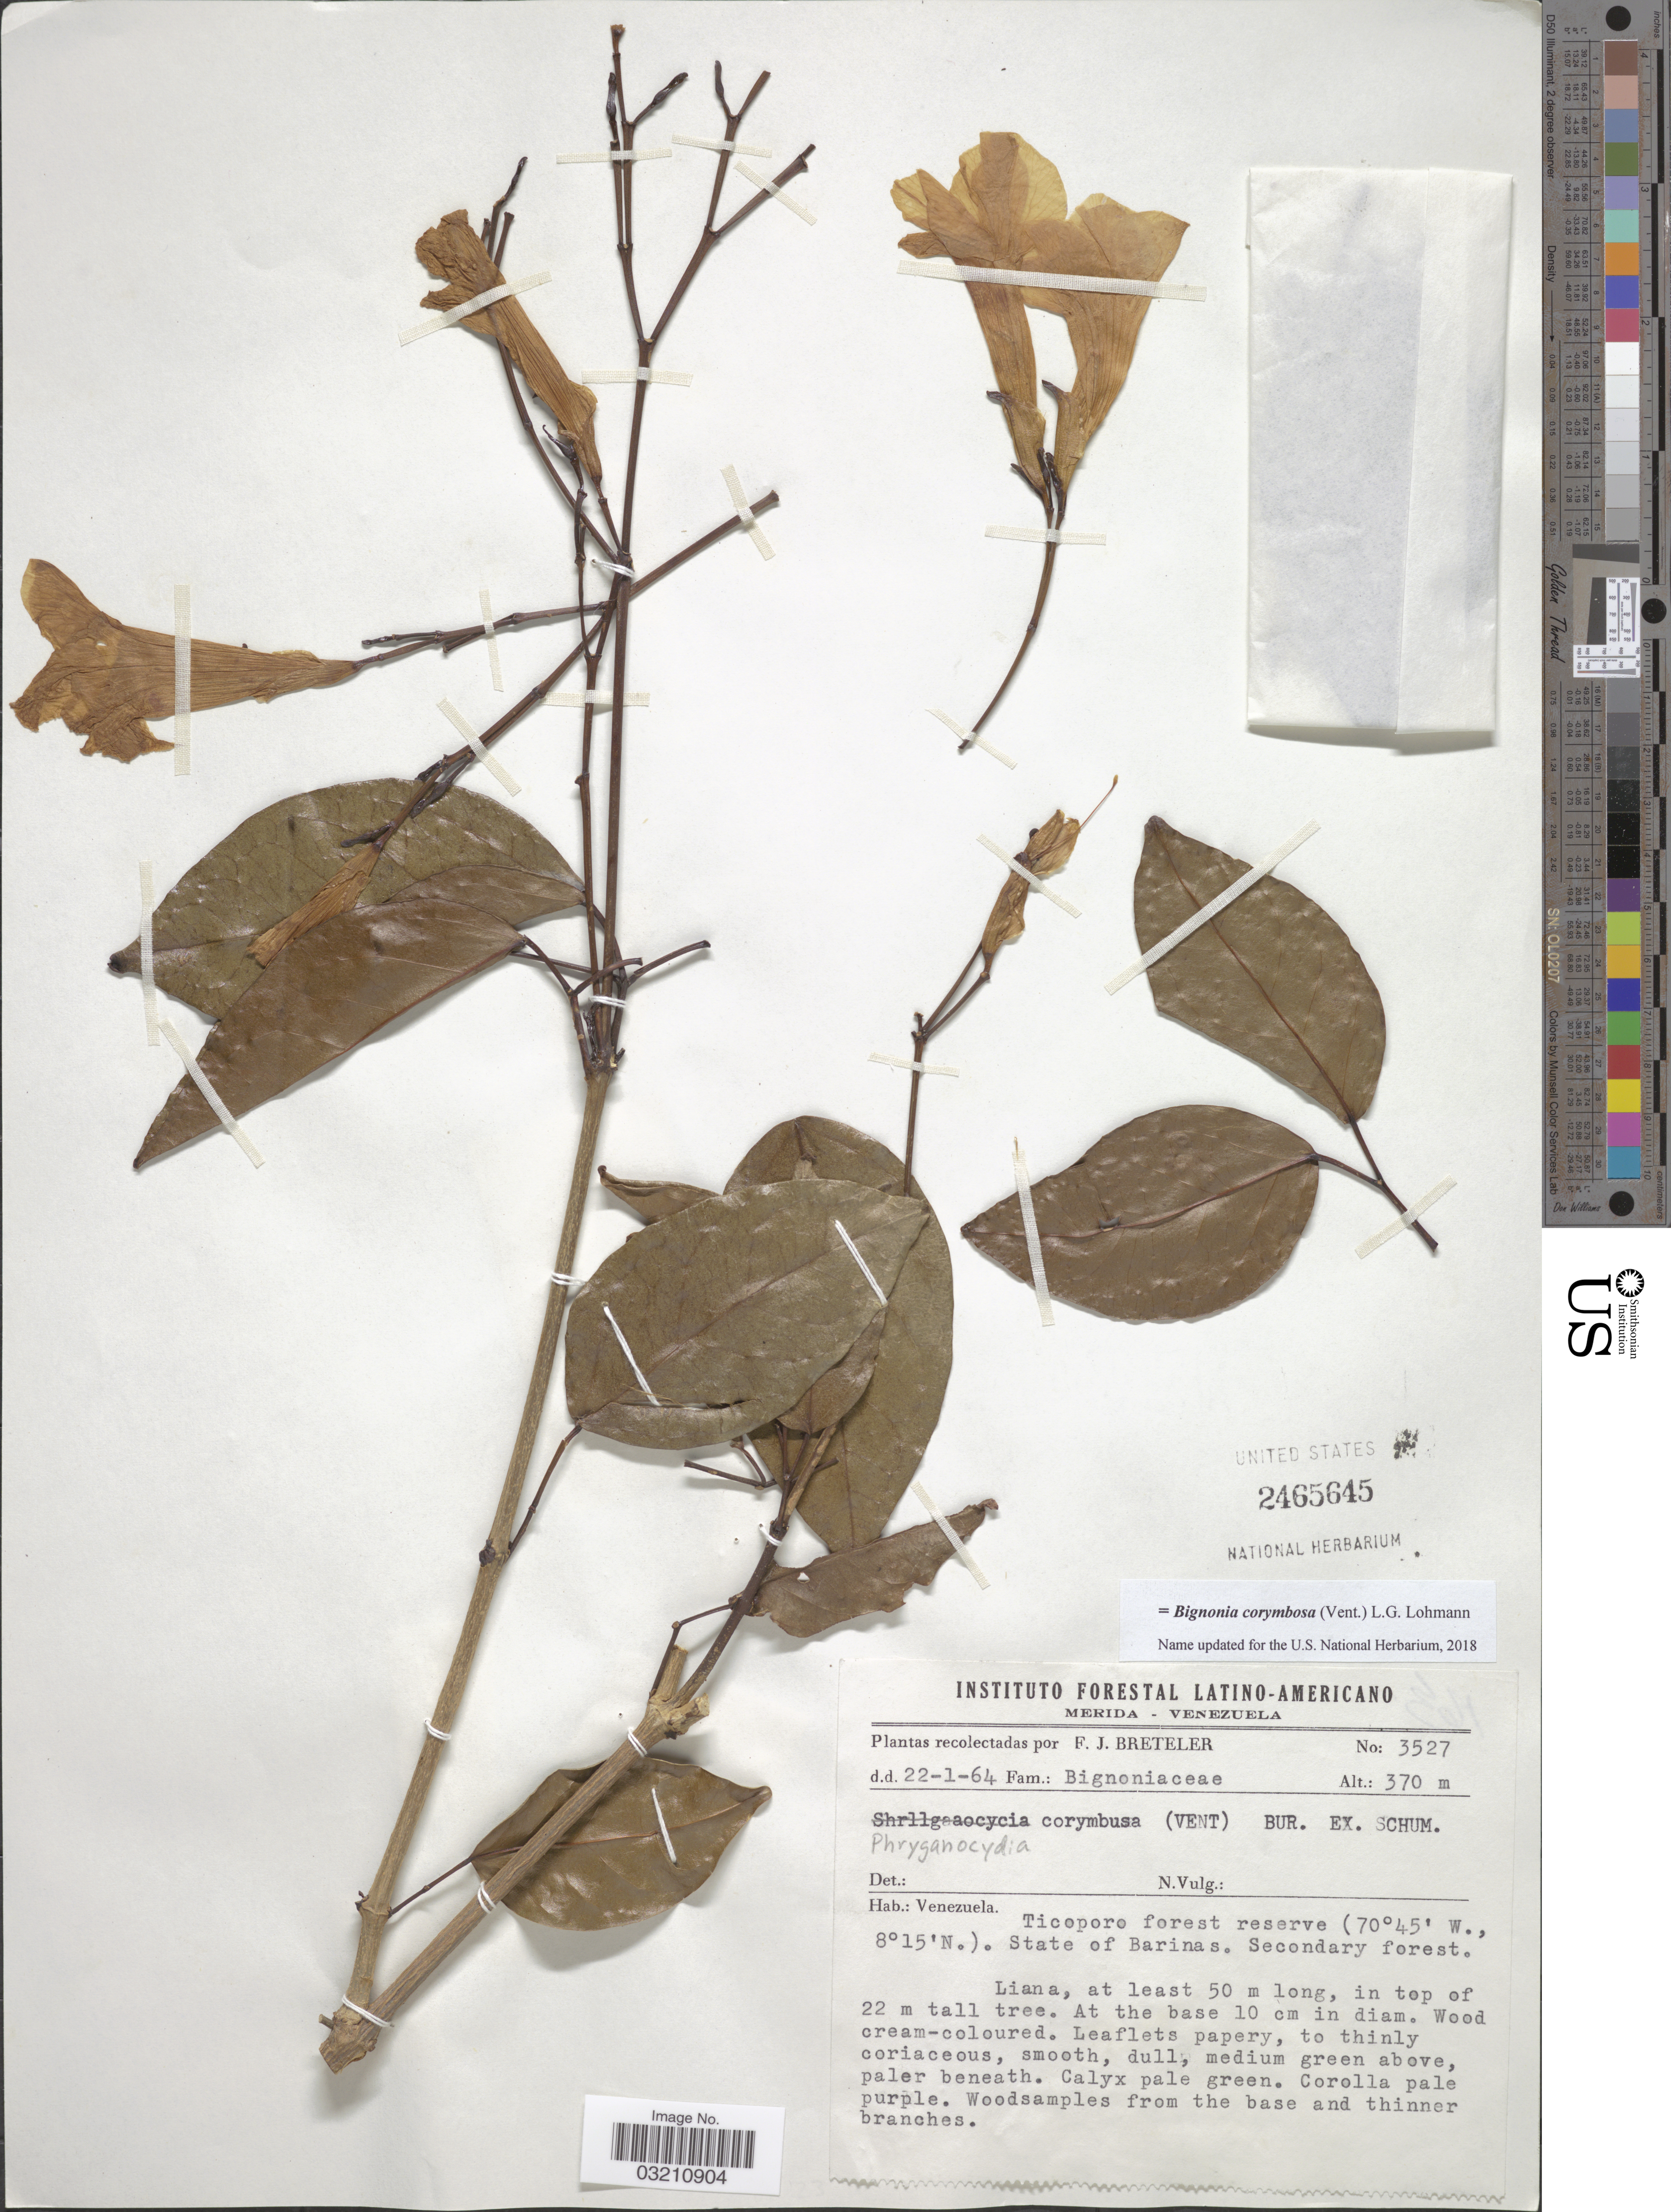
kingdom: Plantae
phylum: Tracheophyta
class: Magnoliopsida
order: Lamiales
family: Bignoniaceae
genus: Bignonia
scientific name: Bignonia corymbosa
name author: (Vent.) L.G. Lohmann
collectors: F. J. Breteler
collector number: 3527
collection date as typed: Transcribed d/m/y: 22/1/64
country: Venezuela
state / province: Barinas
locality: Ticoporo forest reserve.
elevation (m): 370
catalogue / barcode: US 2465645